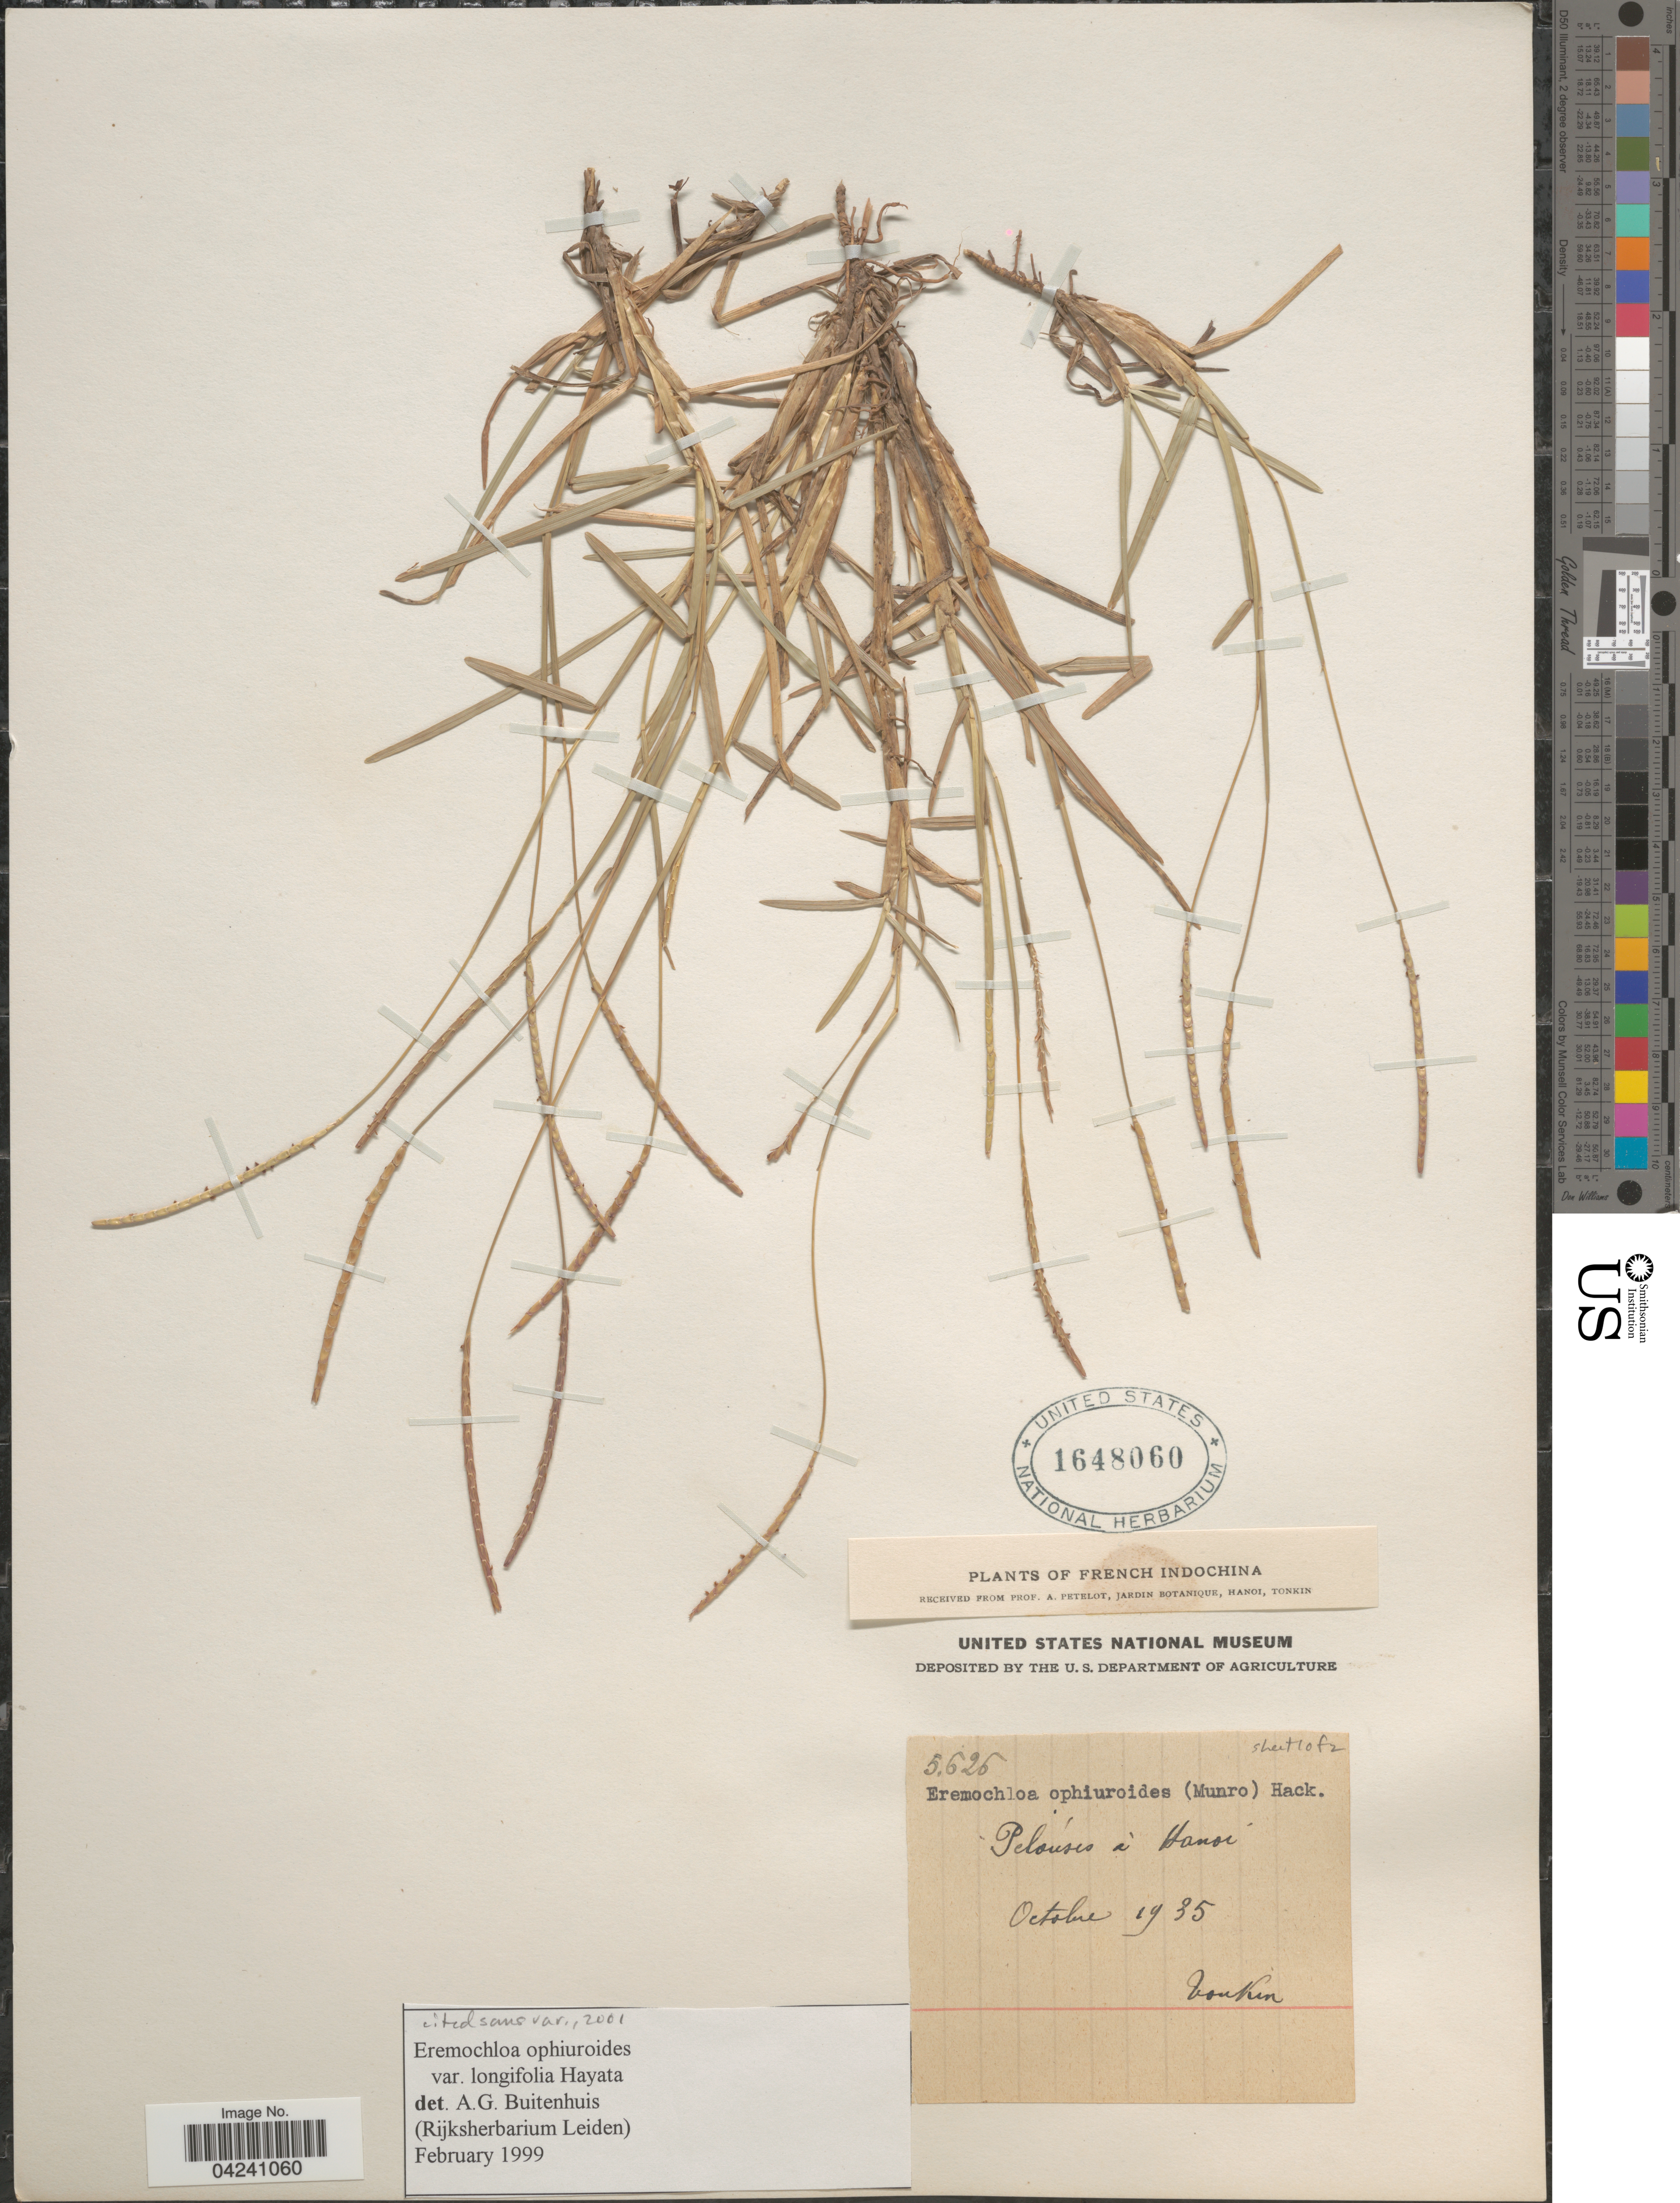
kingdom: Plantae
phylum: Tracheophyta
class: Liliopsida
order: Poales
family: Poaceae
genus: Eremochloa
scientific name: Eremochloa ophiuroides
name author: (Munro) Hack.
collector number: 5626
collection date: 1935-10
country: Vietnam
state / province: Ha Noi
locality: French Indochina. Pelouses à Hanoi. Tonkin.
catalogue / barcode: US 1648060